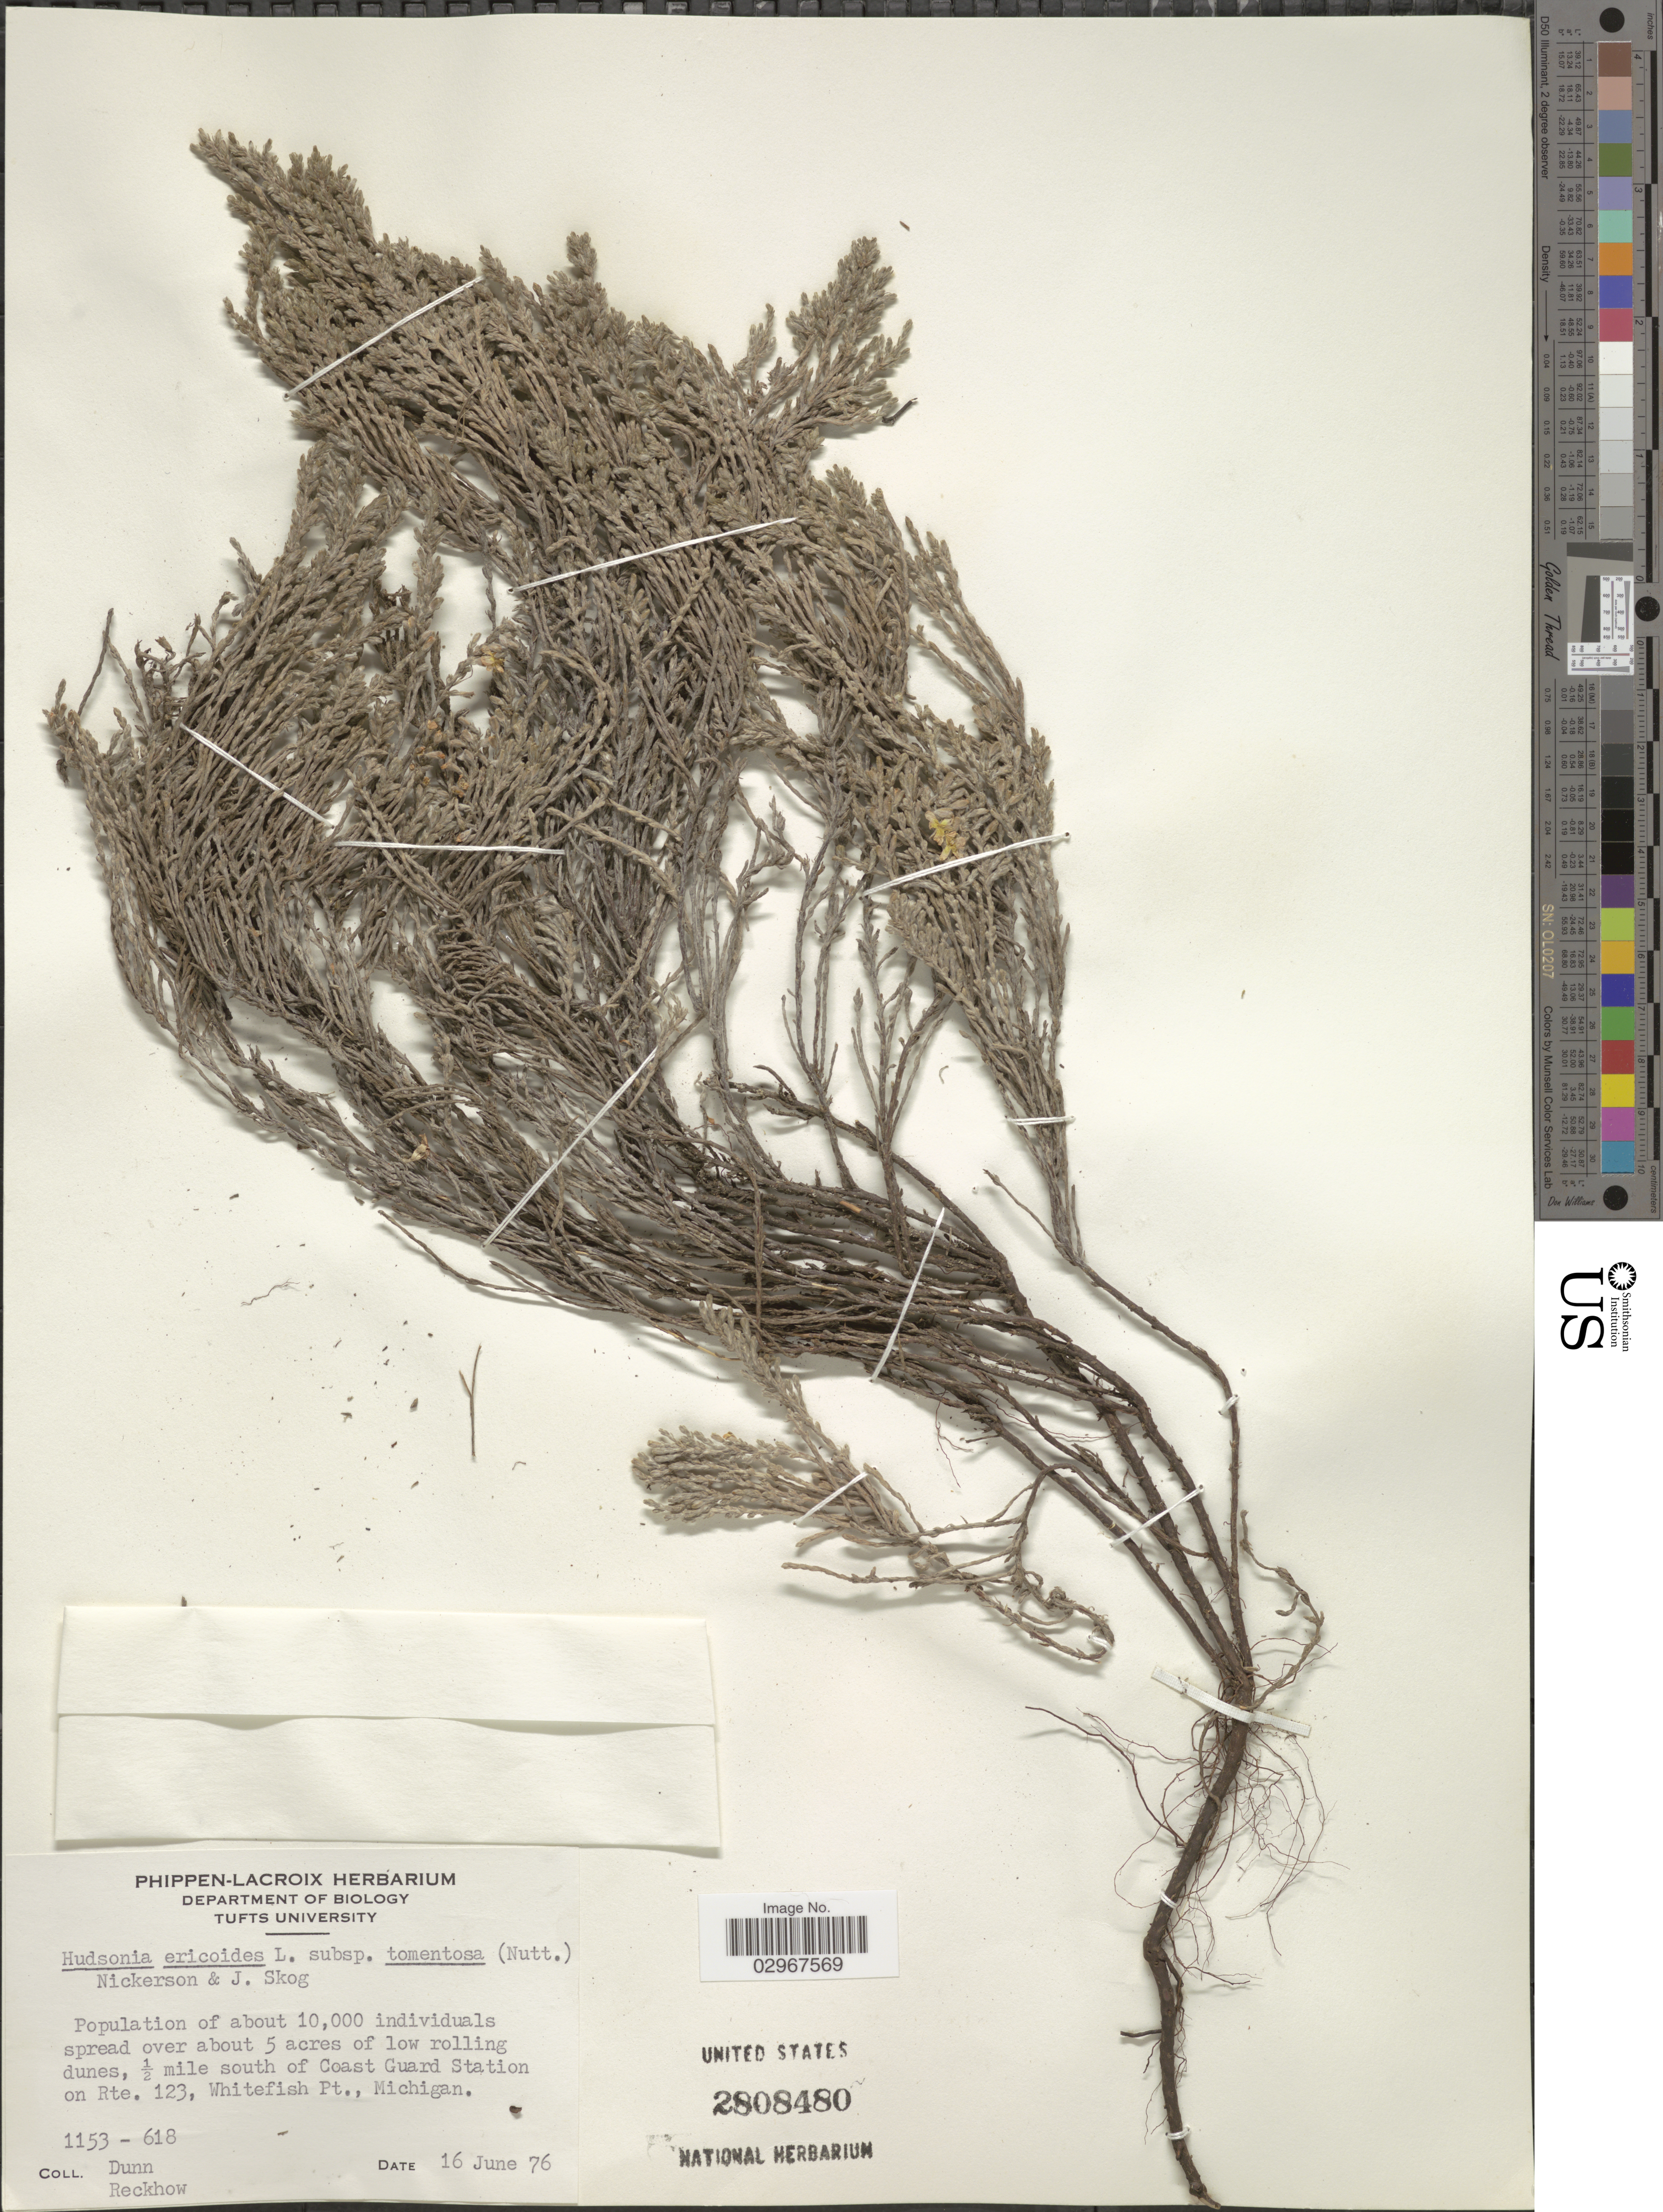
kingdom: Plantae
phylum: Tracheophyta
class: Magnoliopsida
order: Malvales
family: Cistaceae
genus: Hudsonia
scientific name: Hudsonia tomentosa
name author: Nutt.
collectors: -- Dunn & Reckhow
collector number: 1153-618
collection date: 1976-06-16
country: United States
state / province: Michigan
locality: About 5 acres of low rolling dunes, ½ mile south of Coast Guard Station on Rte. 123, Whitefish Pt.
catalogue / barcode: US 2808480